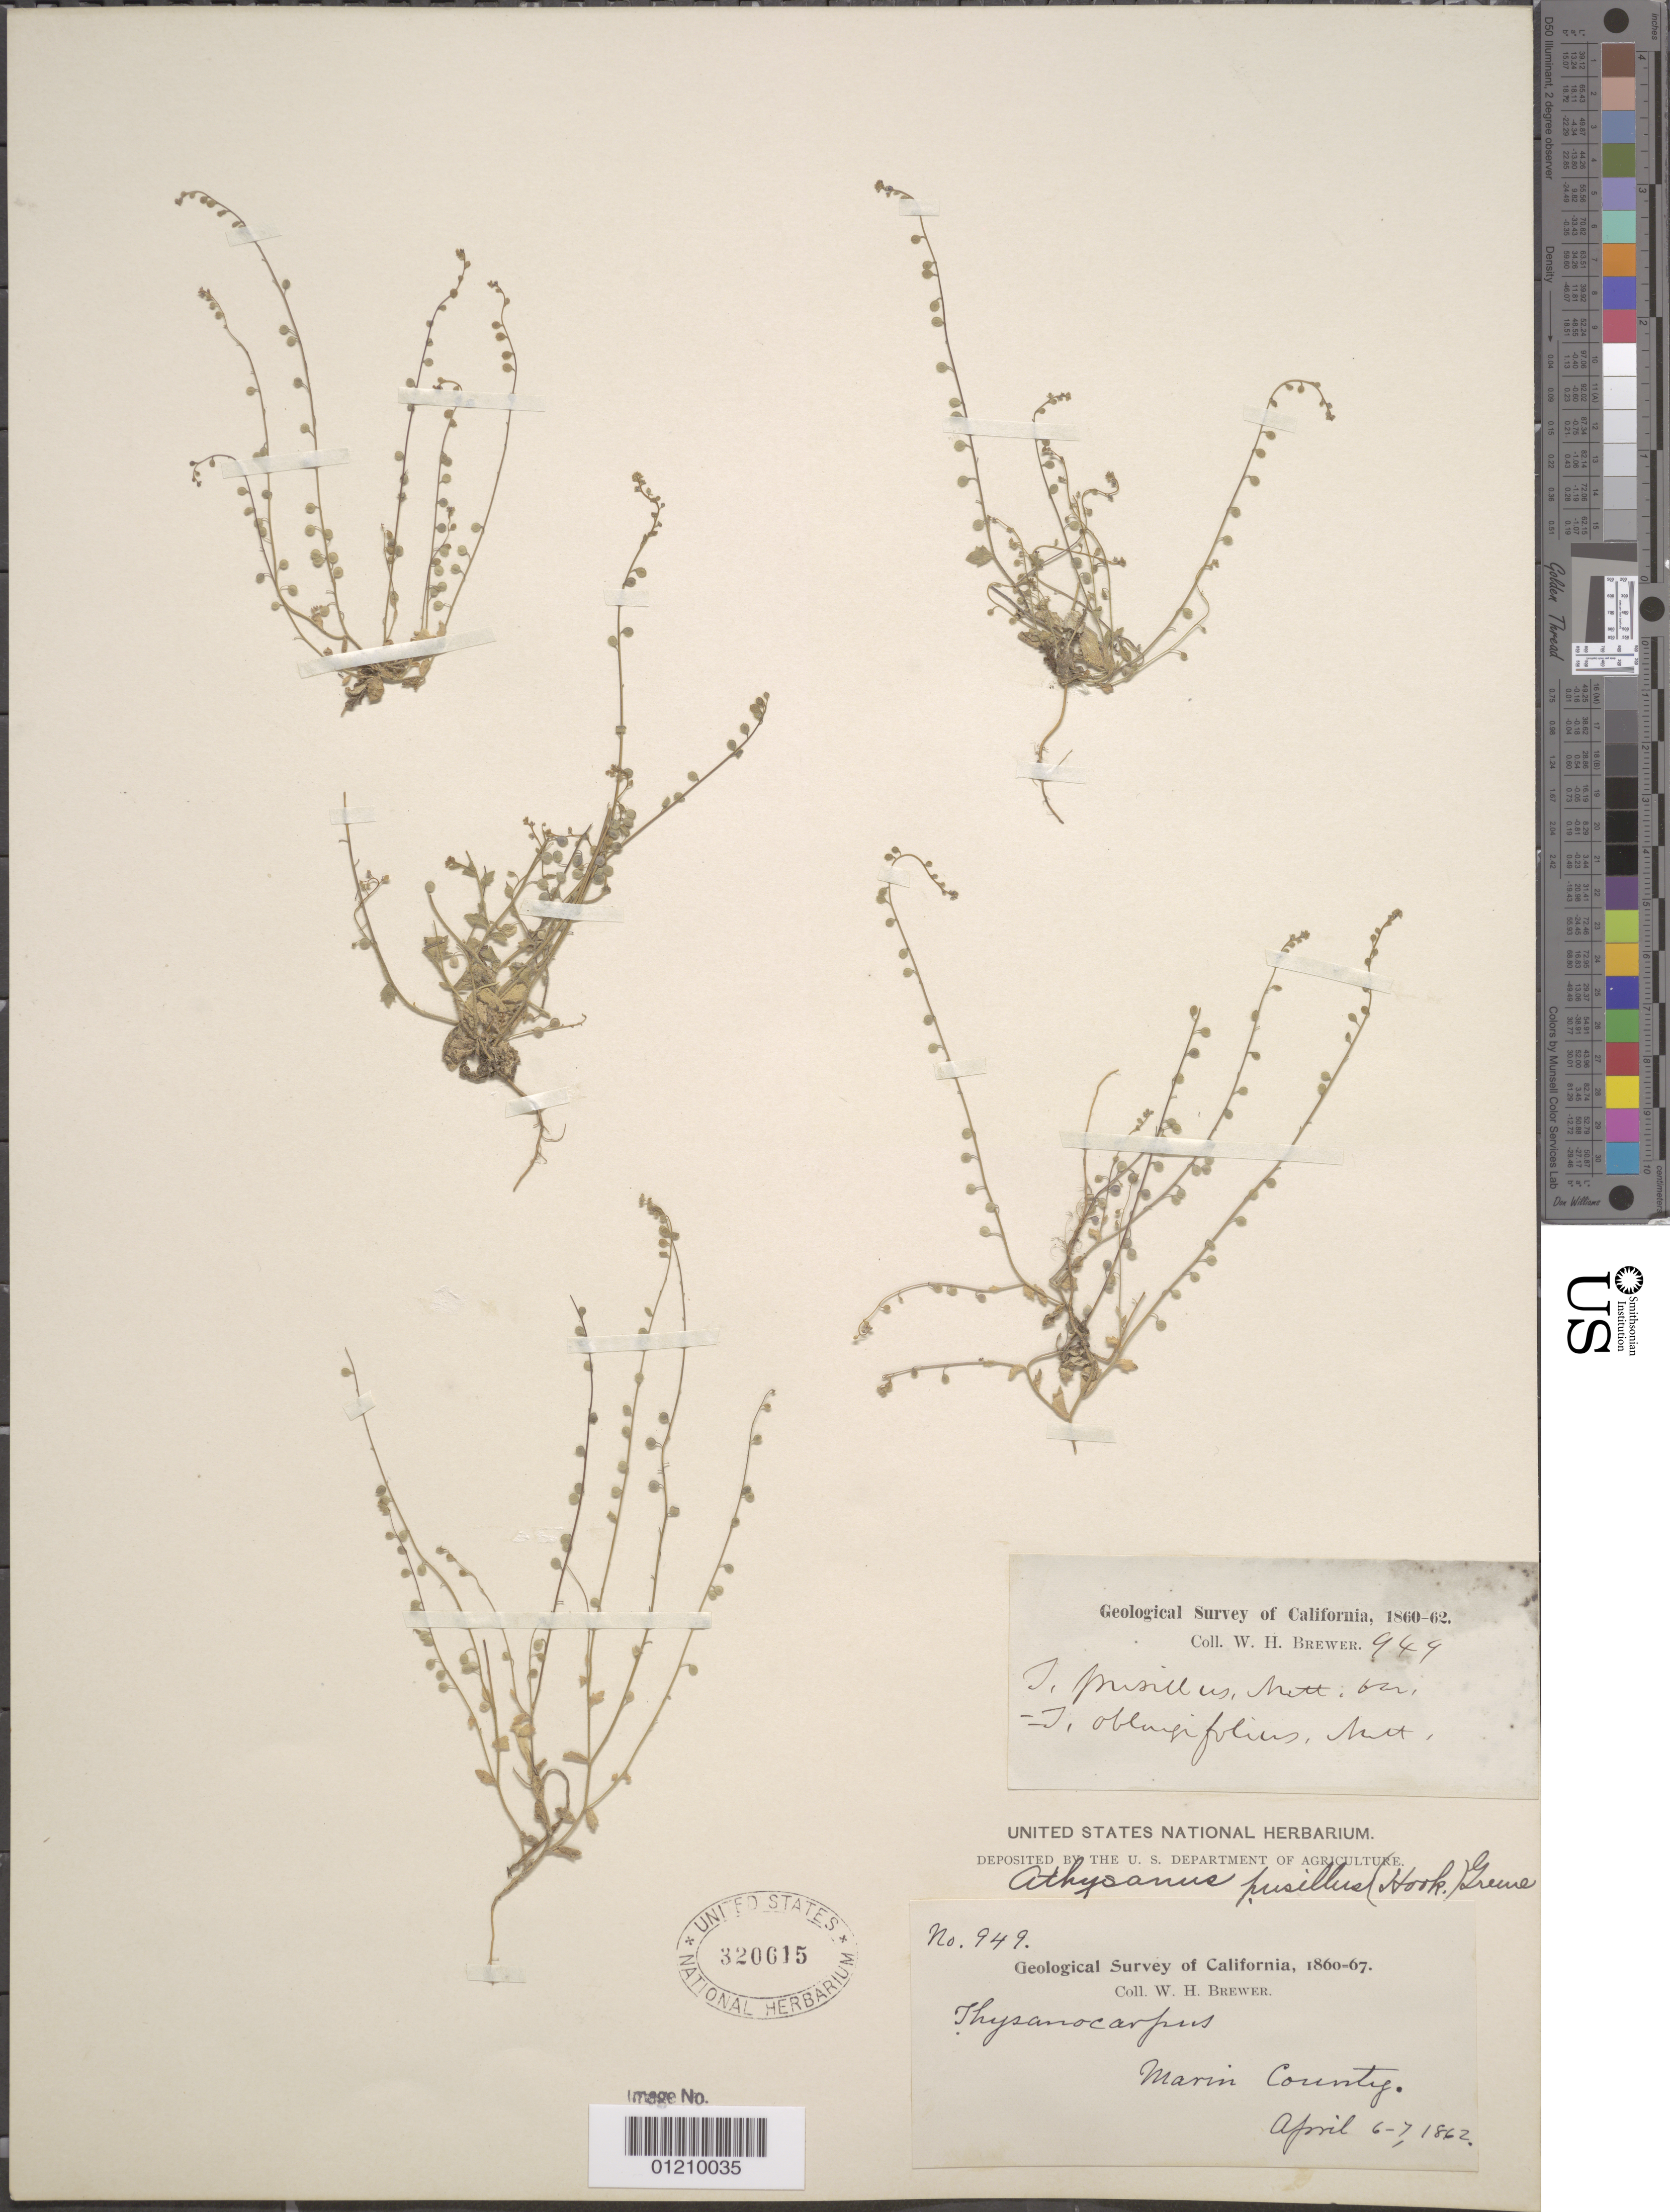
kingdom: Plantae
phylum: Tracheophyta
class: Magnoliopsida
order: Brassicales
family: Brassicaceae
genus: Athysanus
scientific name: Athysanus pusillus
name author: (Hook.) Greene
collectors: W. H. Brewer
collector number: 949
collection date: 1862-04-05/1862-04-07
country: United States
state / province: California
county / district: Marin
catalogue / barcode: US 320615